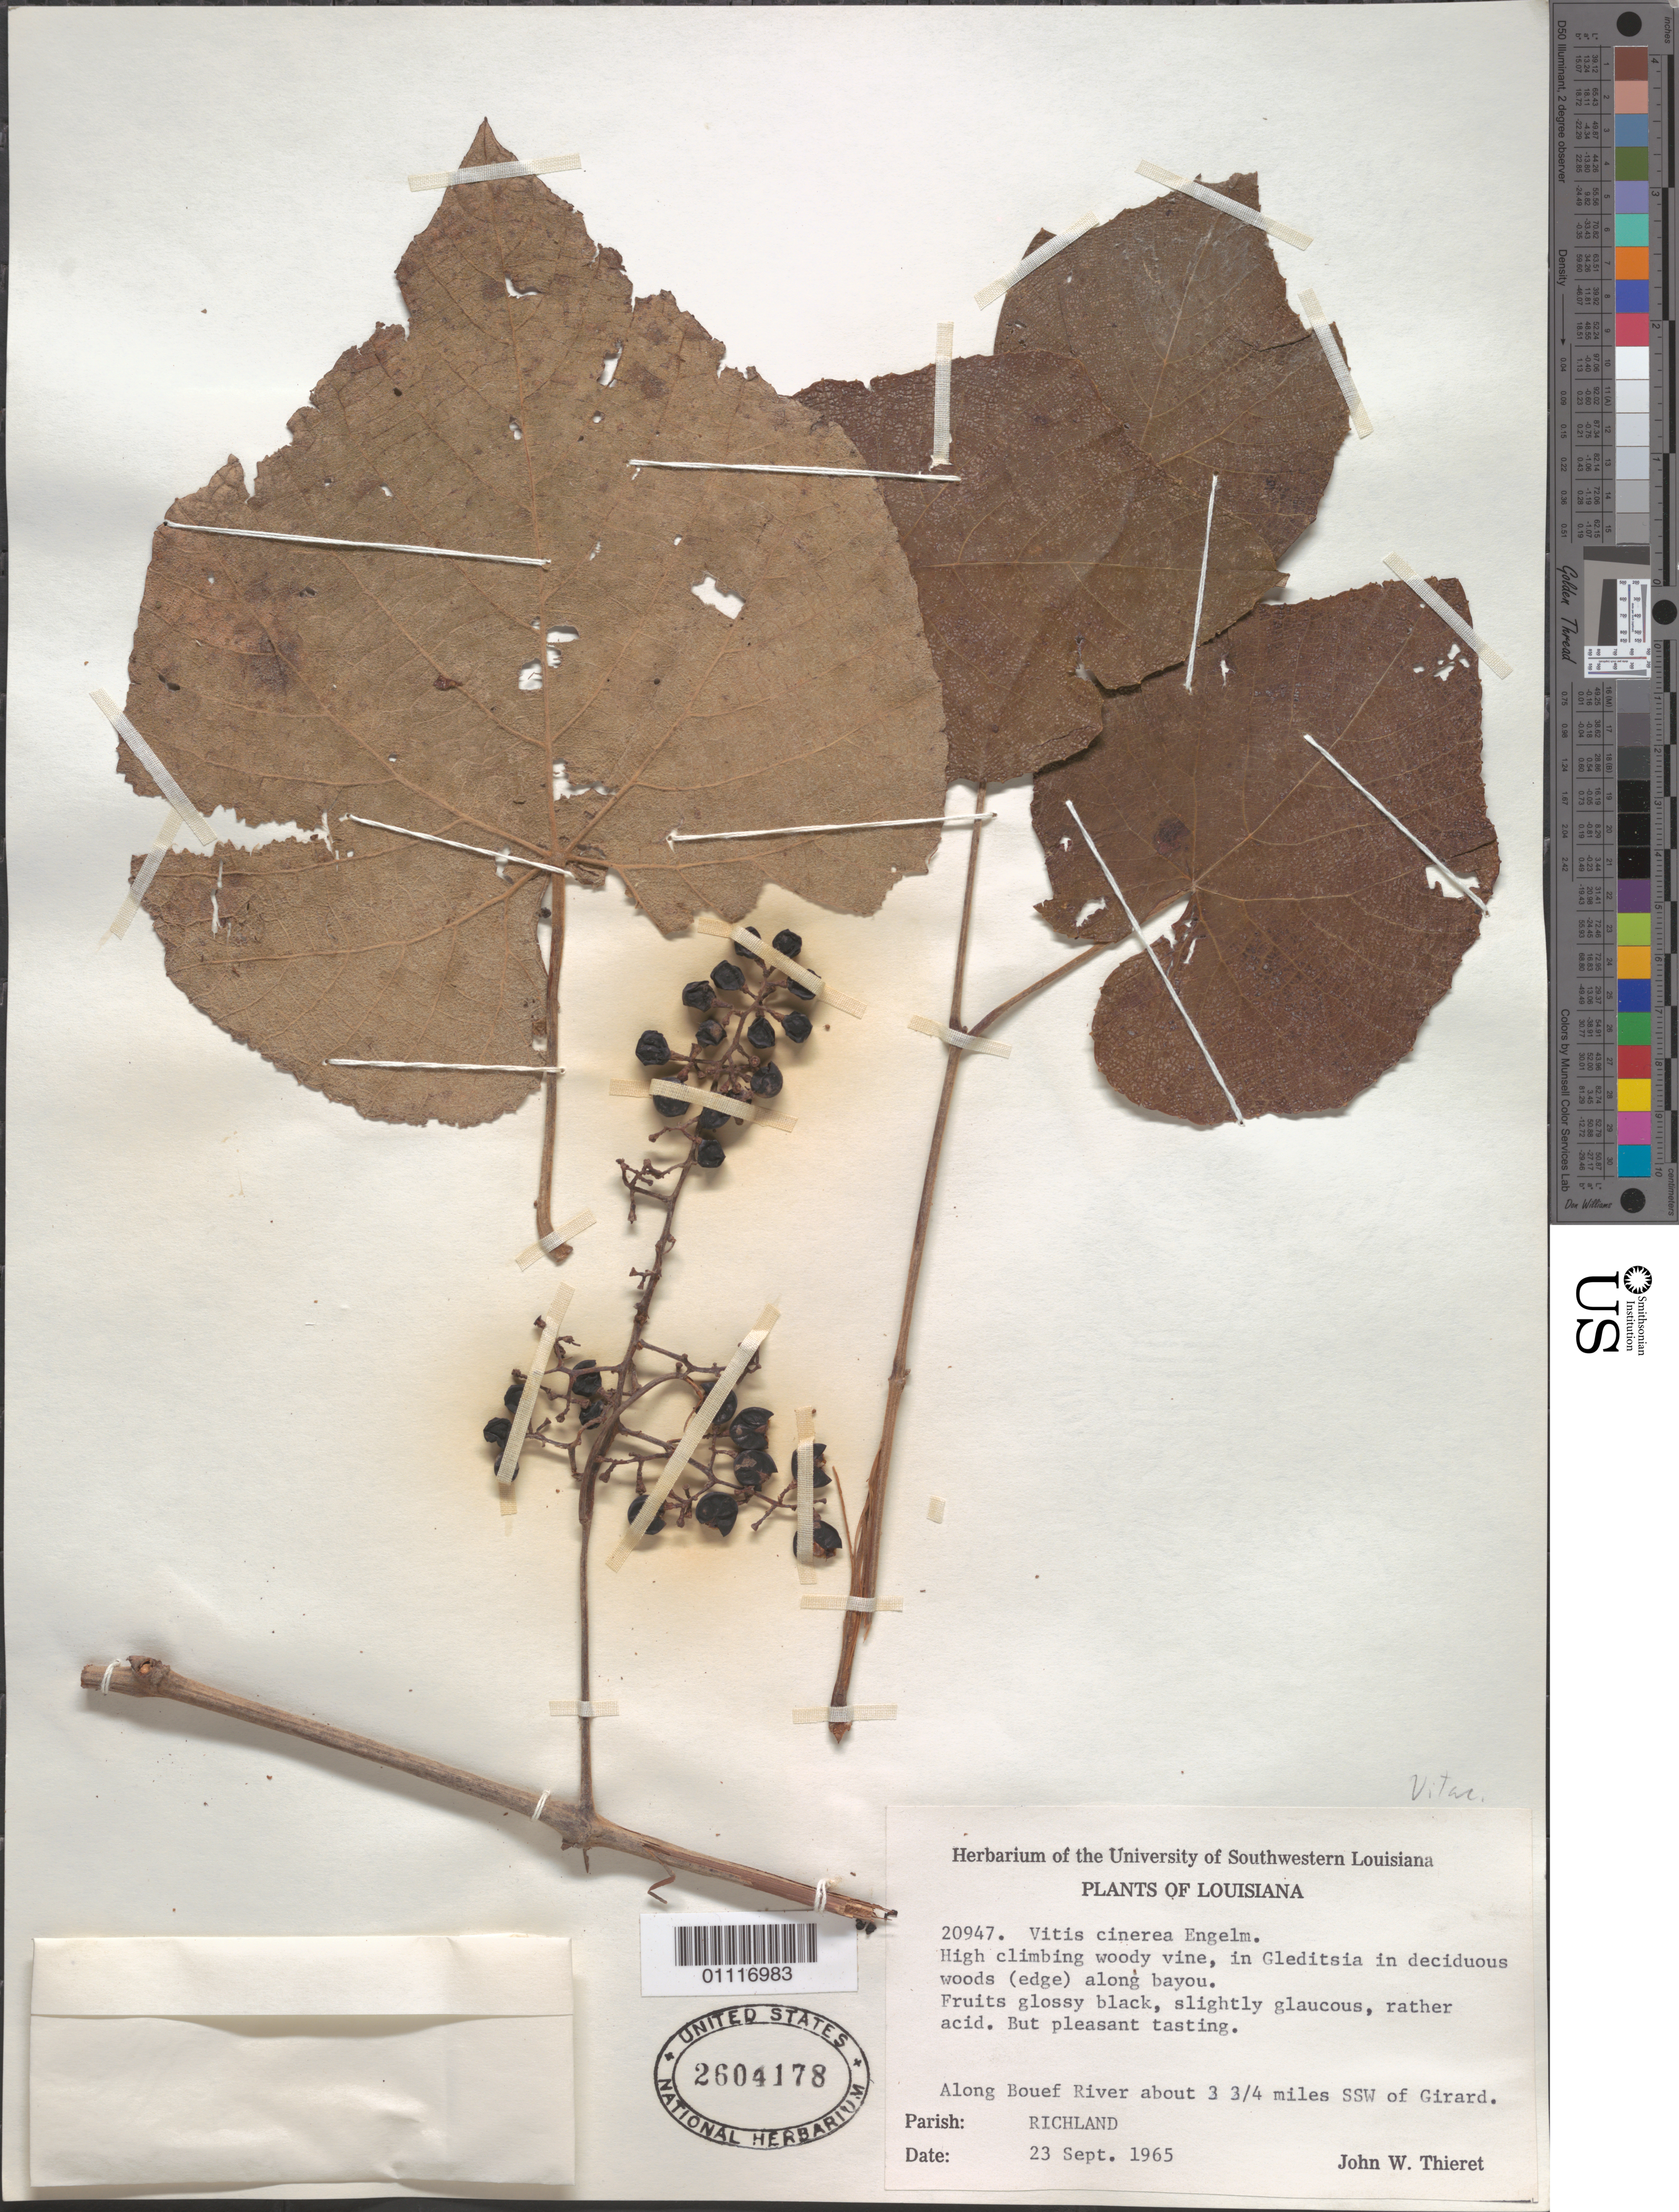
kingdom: Plantae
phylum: Tracheophyta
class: Magnoliopsida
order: Vitales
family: Vitaceae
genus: Vitis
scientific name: Vitis cinerea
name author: (Engelm.) Millardet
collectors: J. W. Thieret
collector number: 20947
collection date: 1965-09-23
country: United States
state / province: Louisiana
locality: Along Bouef River about 3 3/4 miles SSW of Girard. Richland. Southwestern Louisiana.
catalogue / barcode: US 2604178